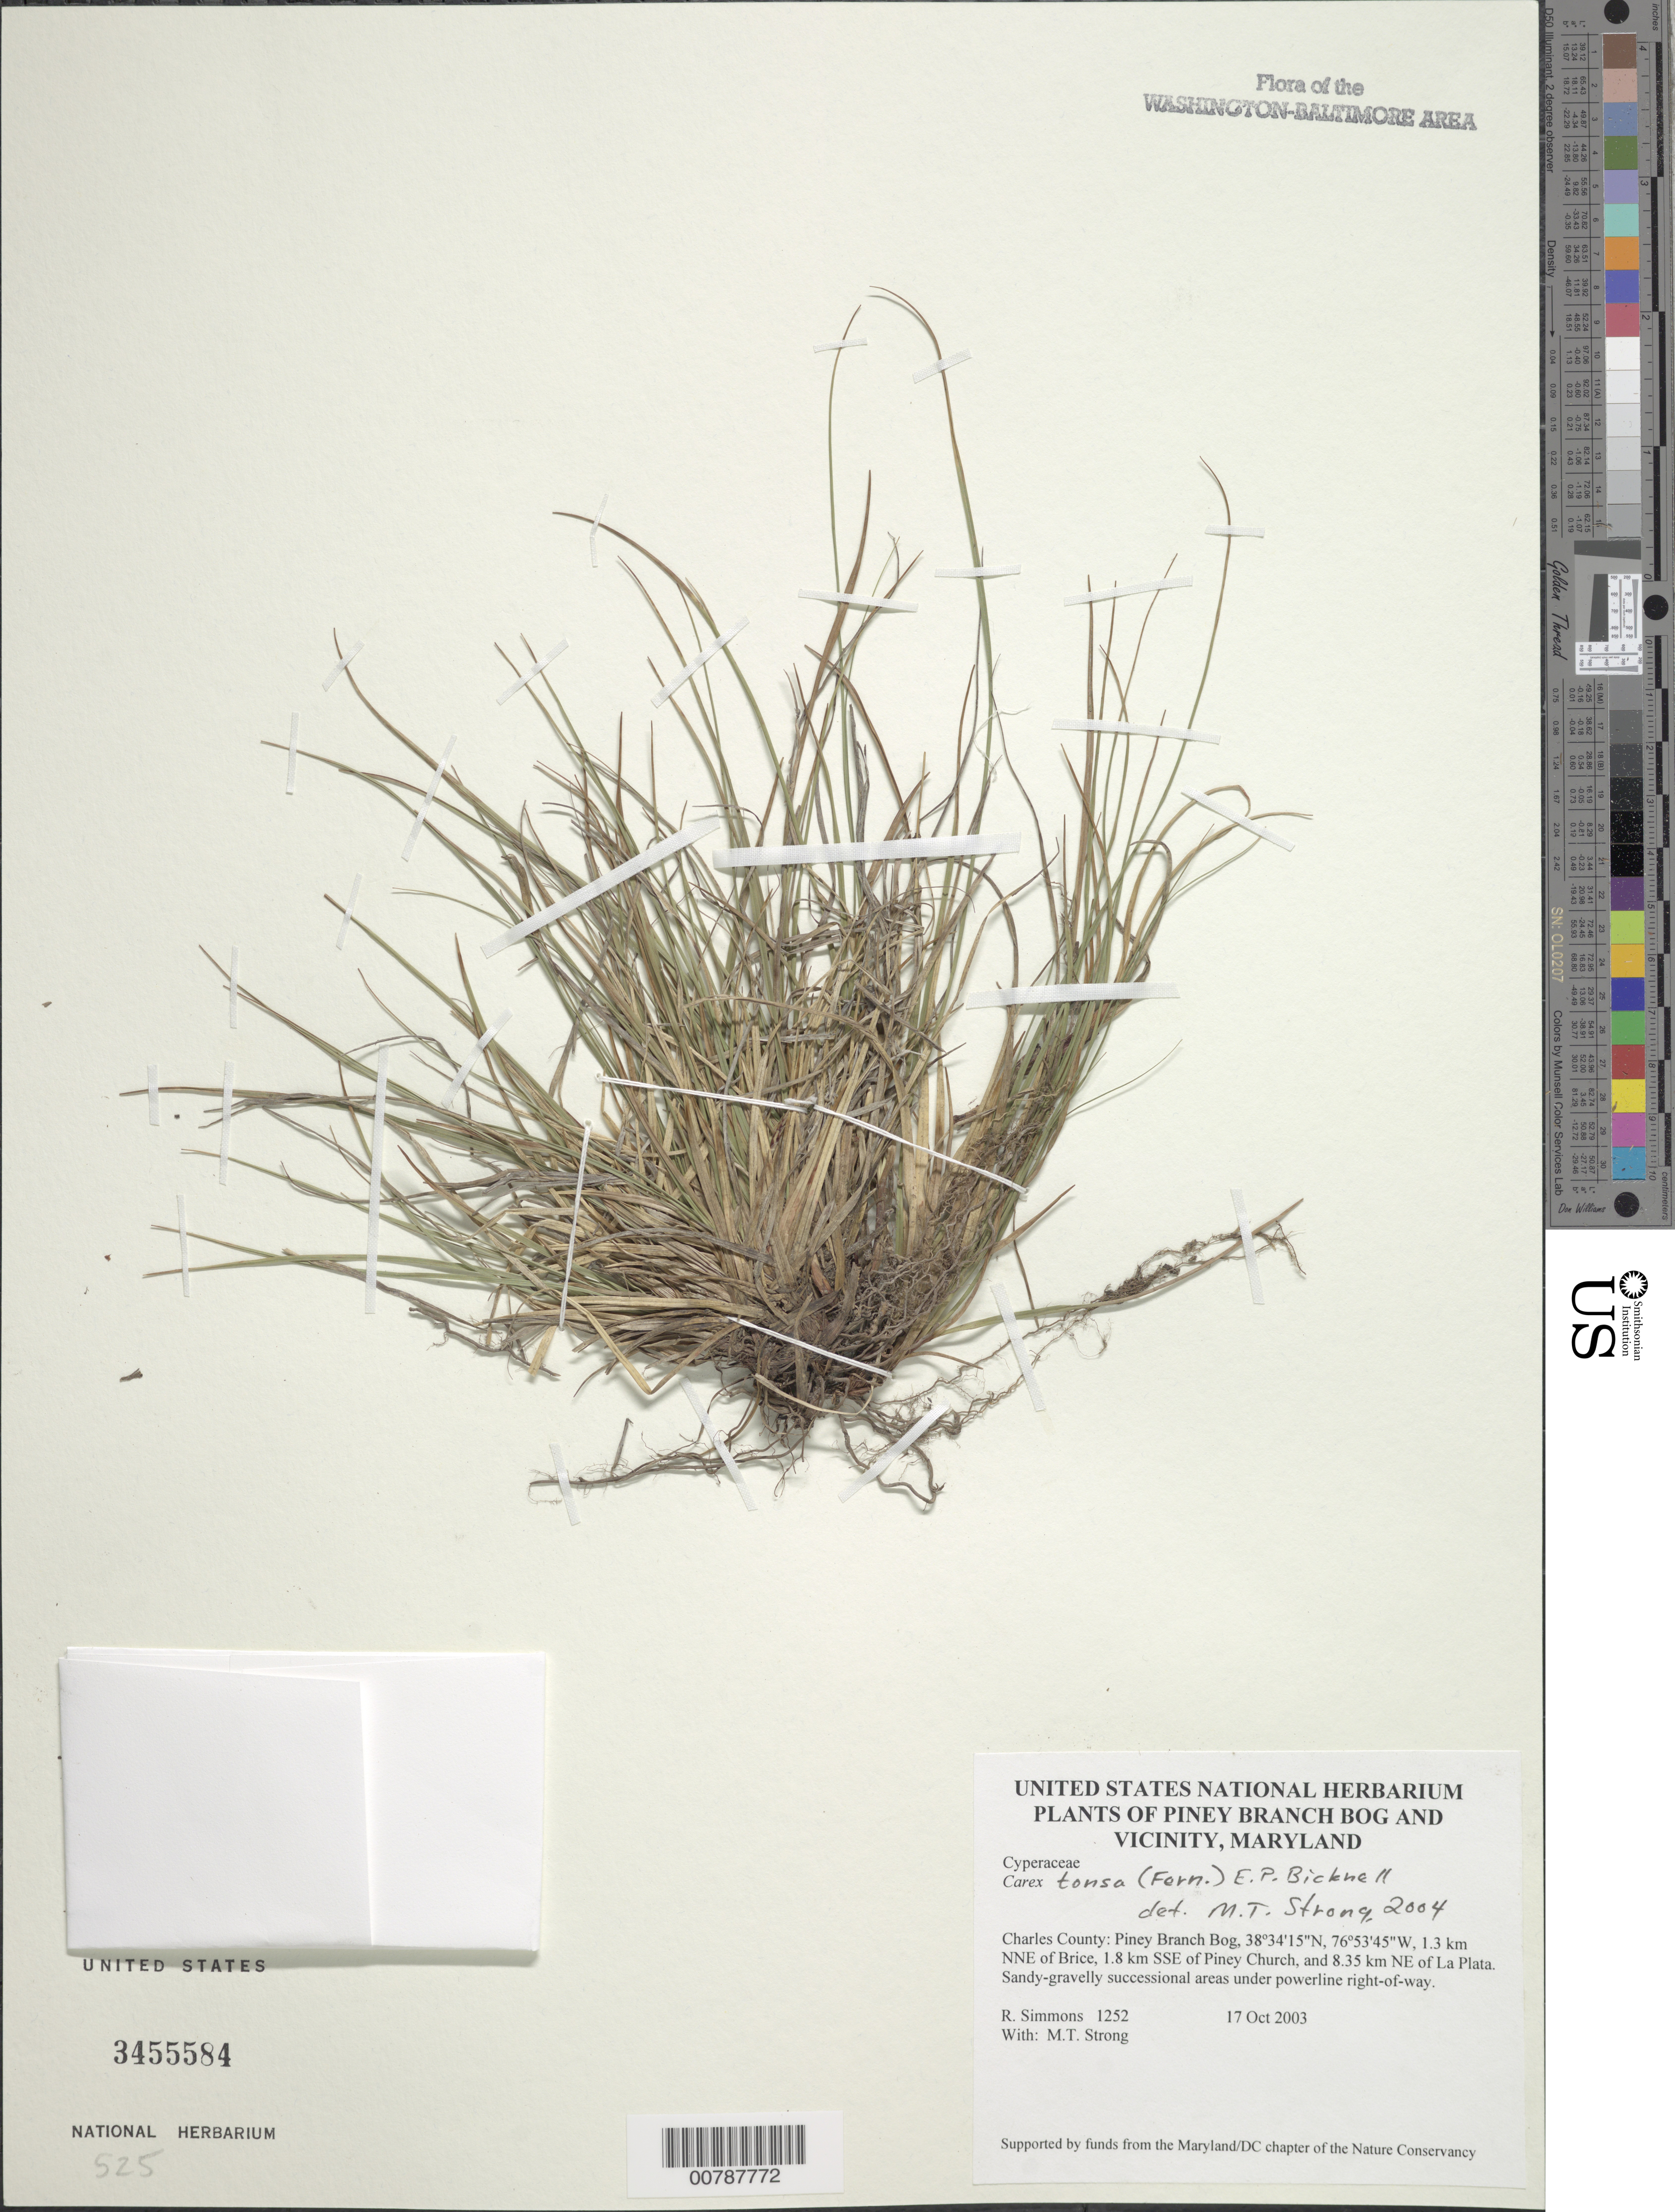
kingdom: Plantae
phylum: Tracheophyta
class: Liliopsida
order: Poales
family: Cyperaceae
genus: Carex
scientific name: Carex tonsa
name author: (Fernald) E.P. Bicknell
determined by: Strong, M. T., (US), Smithsonian Institution - National Museum of Natural History (UNITED STATES)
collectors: R. H. Simmons & M. T. Strong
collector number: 1252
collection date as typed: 17 October 2003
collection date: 2003-10-17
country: United States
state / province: Maryland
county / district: Charles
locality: Piney Branch Bog, 1.3 km NNE of Brice, 1.8 km SSE of Piney Church, and 8.35 km NE of La Plata.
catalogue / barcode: US 3455584